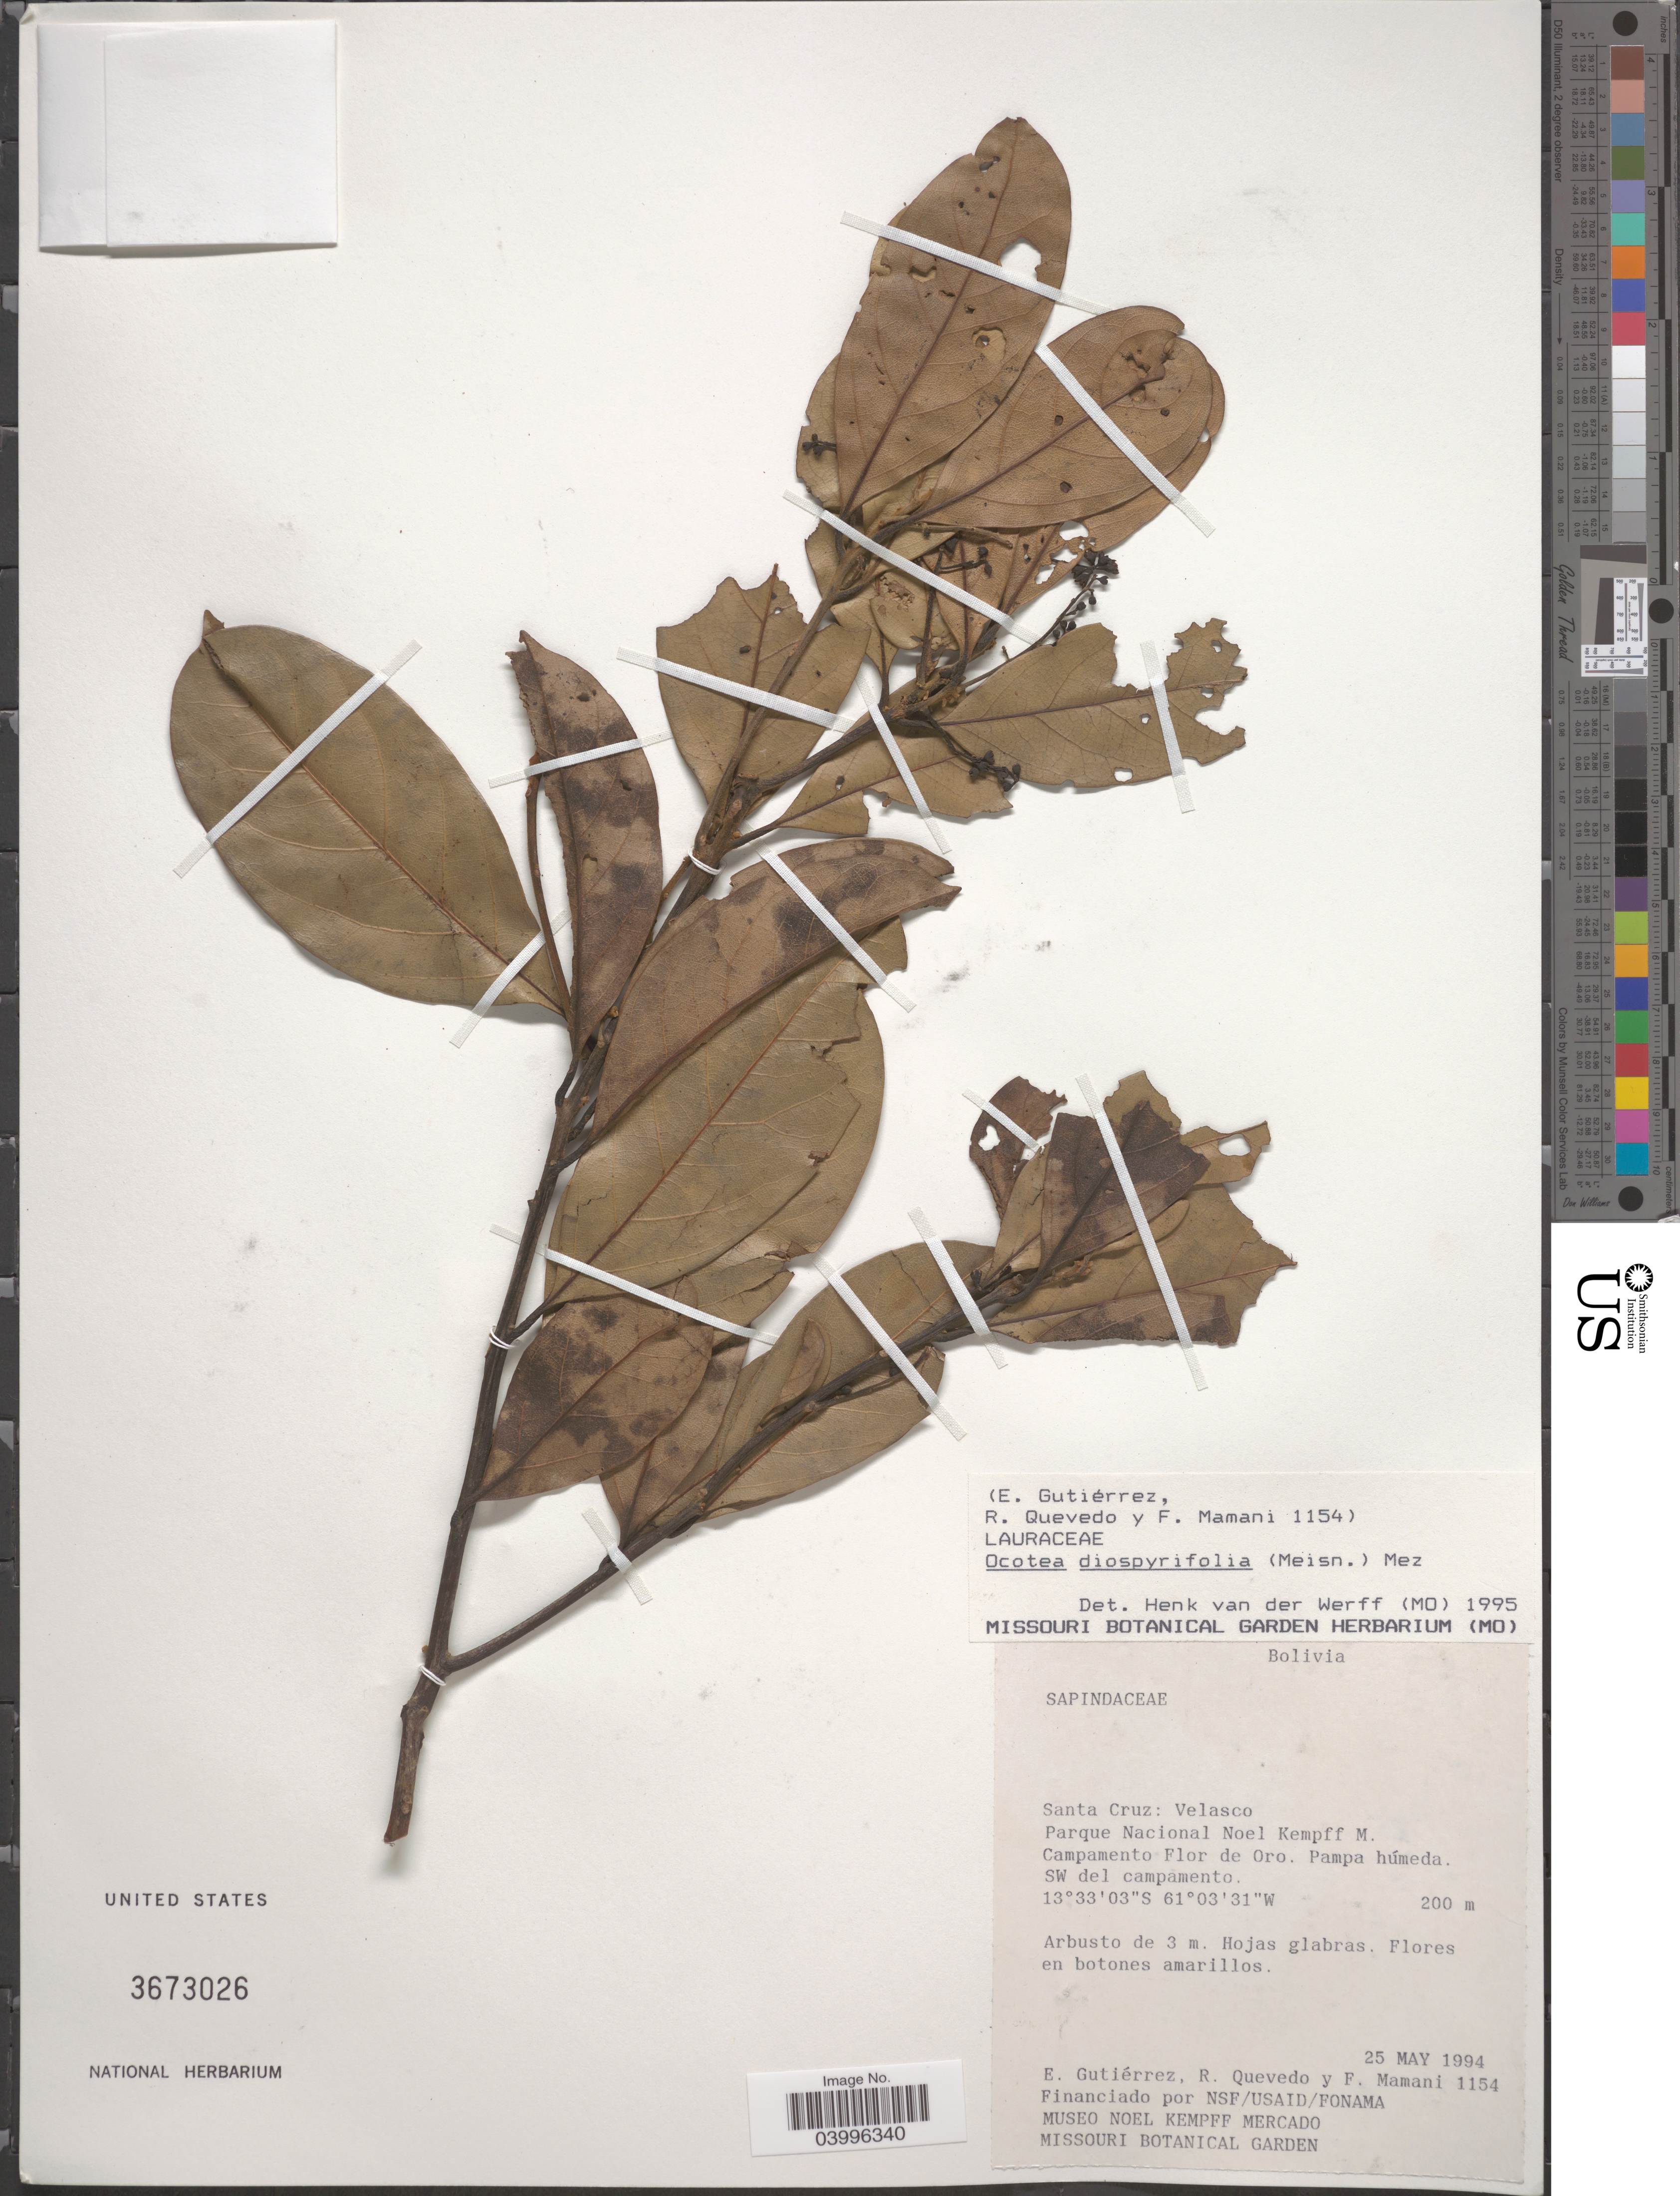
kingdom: Plantae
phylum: Tracheophyta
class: Magnoliopsida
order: Laurales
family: Lauraceae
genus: Ocotea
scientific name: Ocotea diospyrifolia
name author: (Meisn.) Mez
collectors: E. Gutiérrez, R. Quevedo & F. Mamani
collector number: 1154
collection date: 1994-05-25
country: Bolivia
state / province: Santa Cruz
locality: Santa Cruz: Velasco. Parque Nacional Noel Kempff M. Campamento Flor de Oro. Pampa húmeda. SW del campamento.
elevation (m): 200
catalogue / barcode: US 3673026